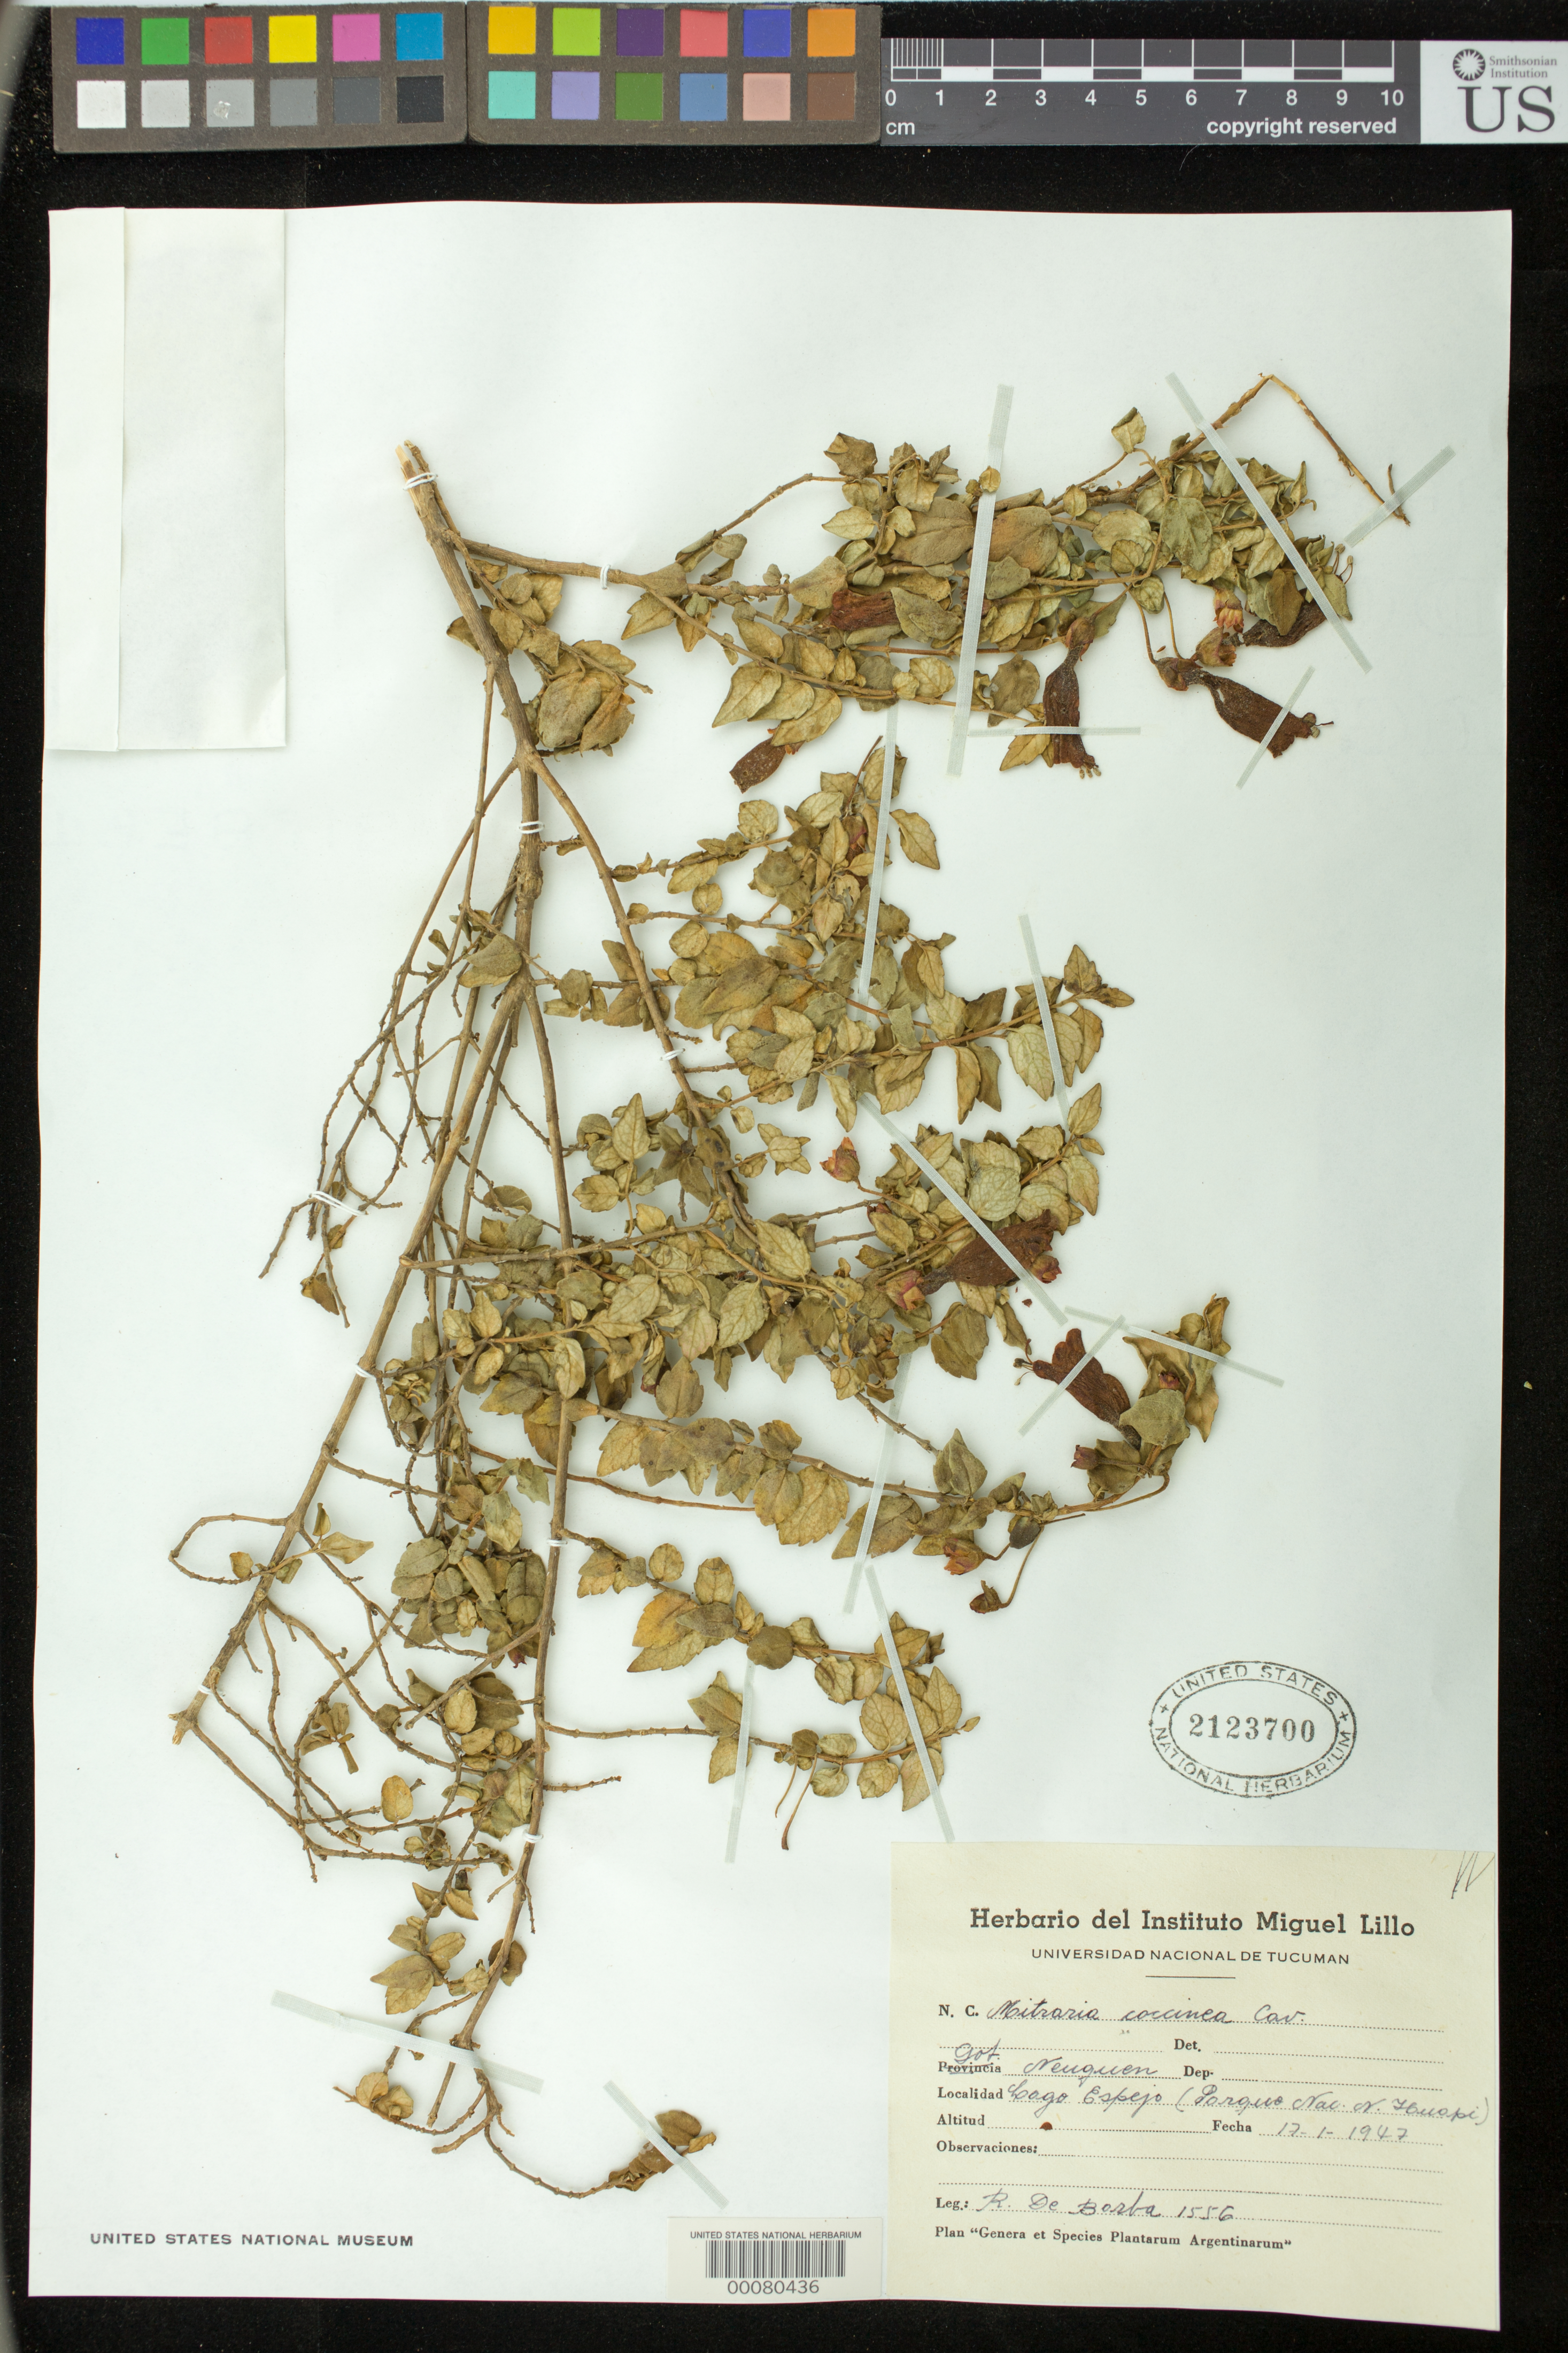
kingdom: Plantae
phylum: Tracheophyta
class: Magnoliopsida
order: Lamiales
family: Gesneriaceae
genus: Mitraria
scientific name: Mitraria coccinea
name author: Cav.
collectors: R. Borba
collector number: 1556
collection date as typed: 17 Jan 1947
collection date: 1947-01-17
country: Argentina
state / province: Neuquén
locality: Lago Espejo (Parque Nal N Huapi)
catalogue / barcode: US 2123700